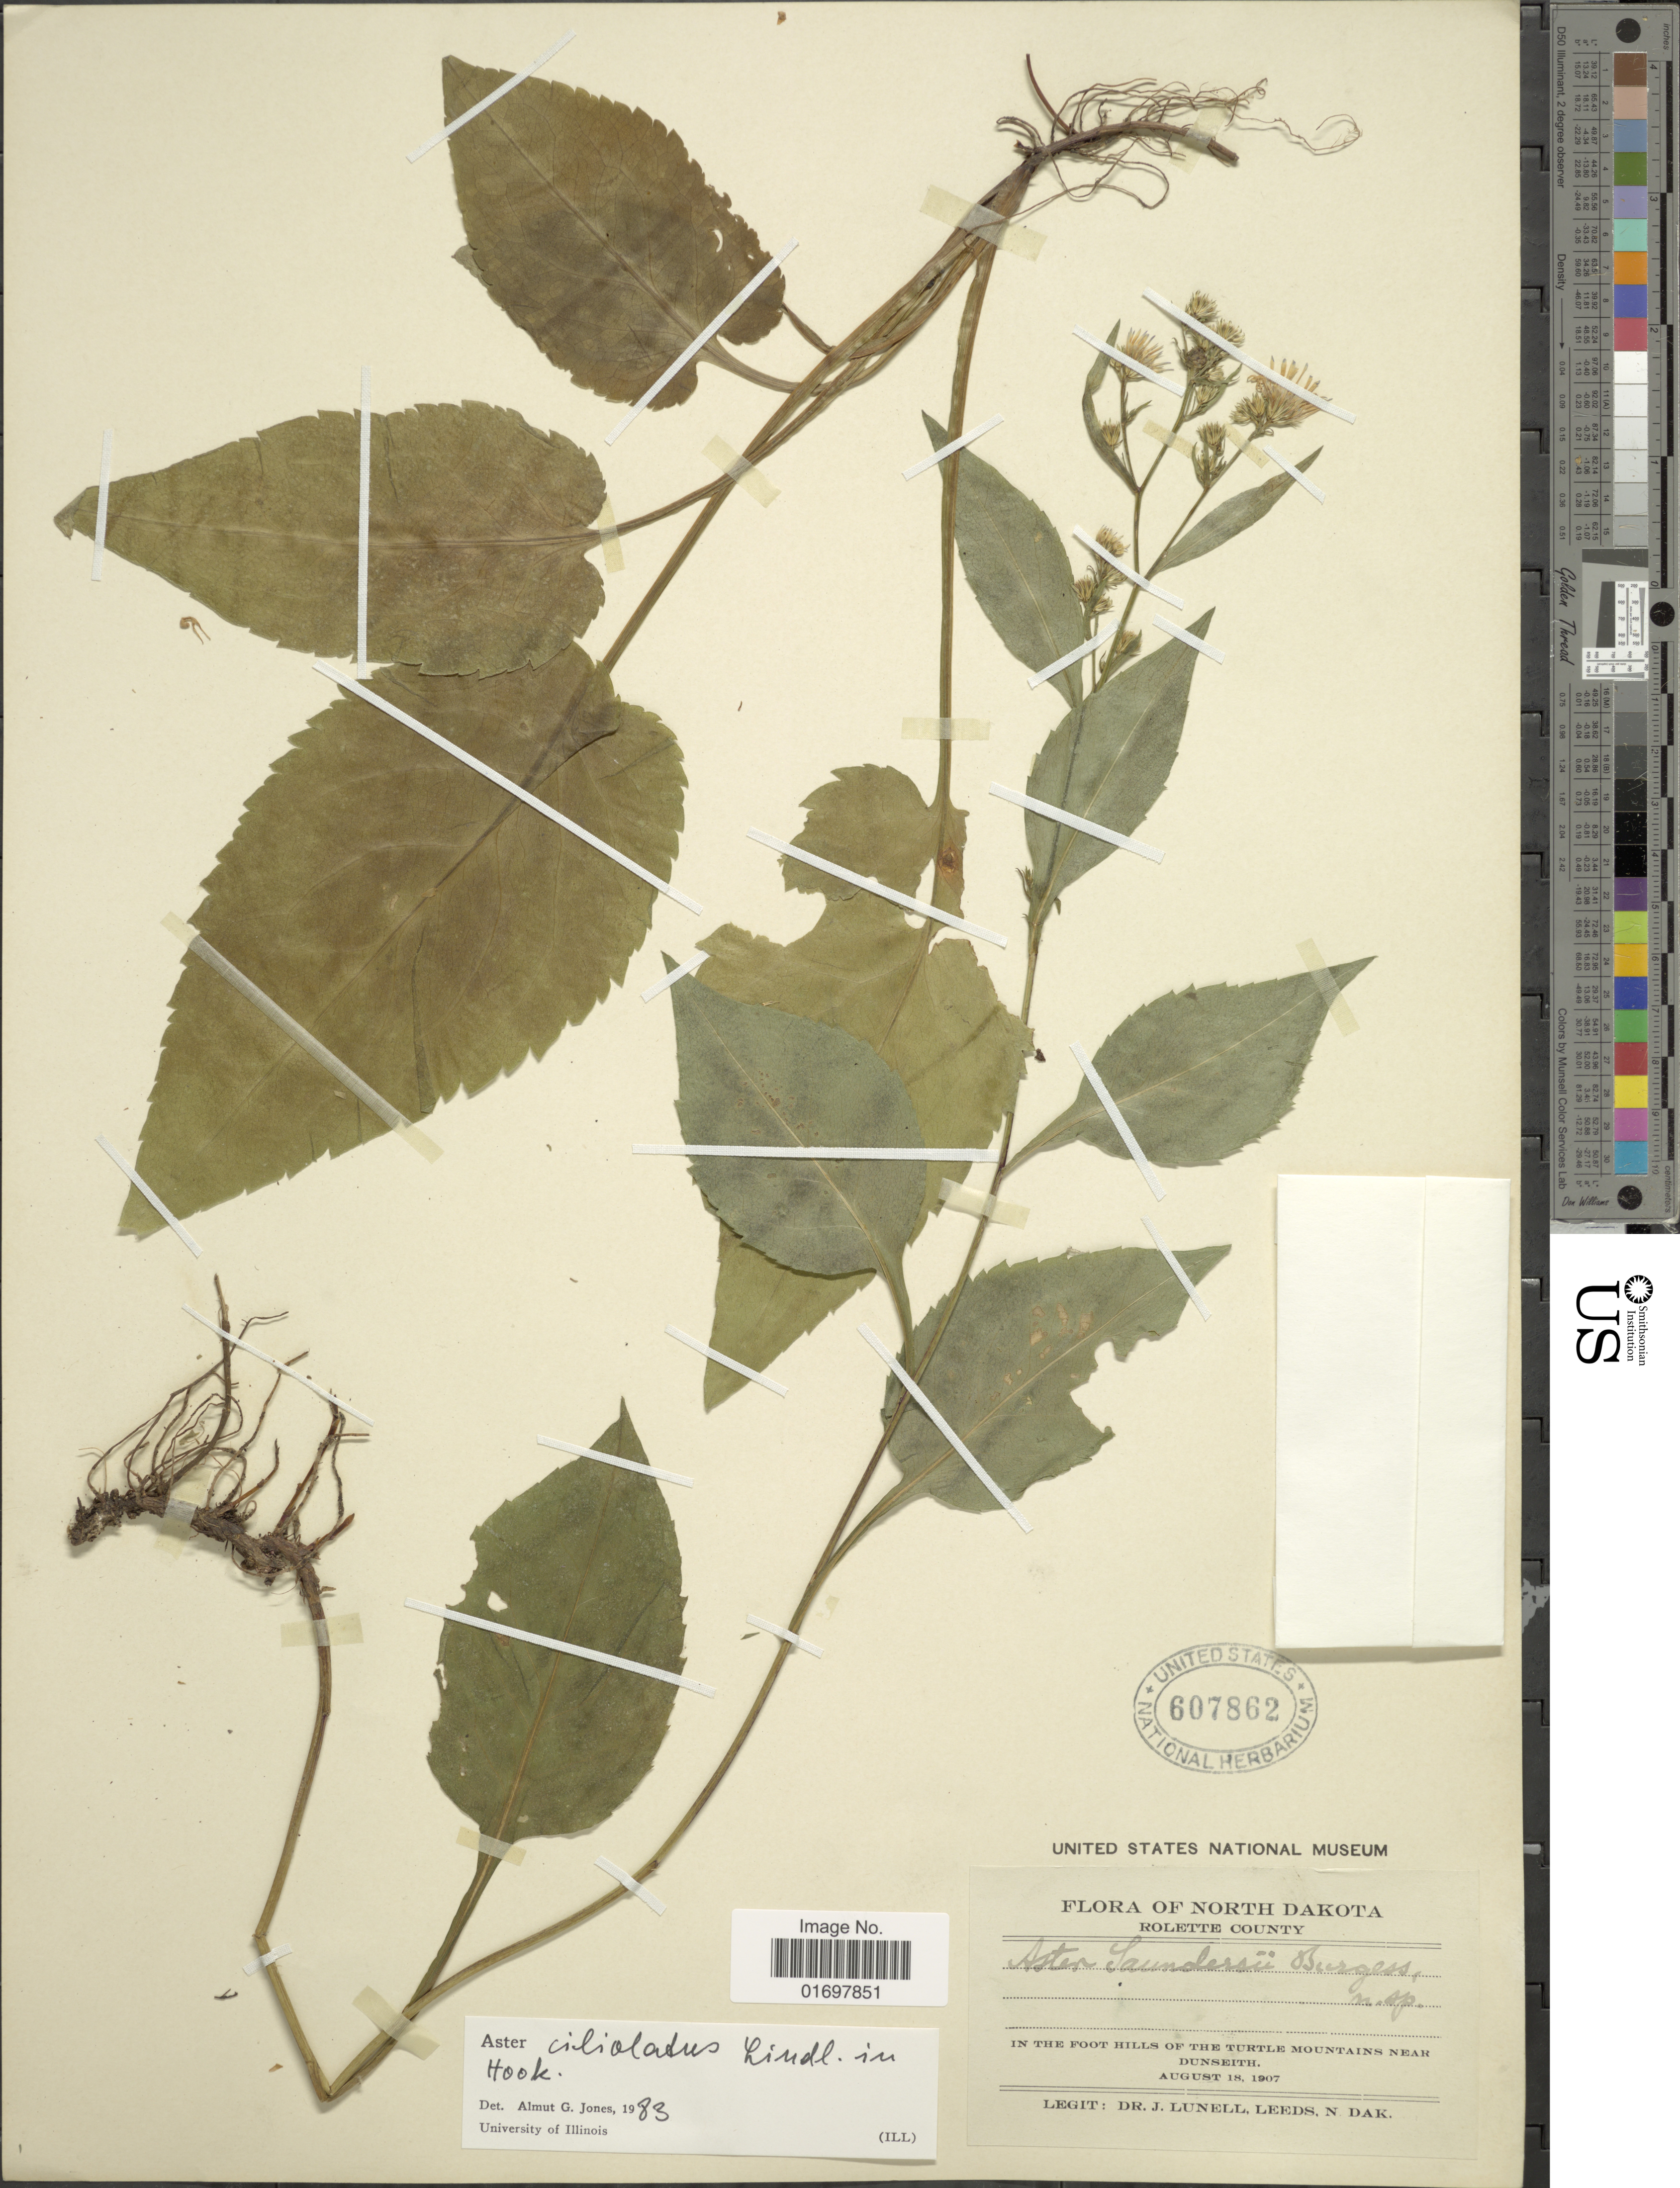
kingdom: Plantae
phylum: Tracheophyta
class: Magnoliopsida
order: Asterales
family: Asteraceae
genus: Symphyotrichum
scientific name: Symphyotrichum ciliolatum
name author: (Lindl.) Á. Löve & D. Löve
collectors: J. Lunell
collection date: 1907-08-18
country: United States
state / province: North Dakota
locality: North Dakota, Rolette County, In the foot hills of the Turtle Mountains near Dunseith.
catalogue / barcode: US 607862